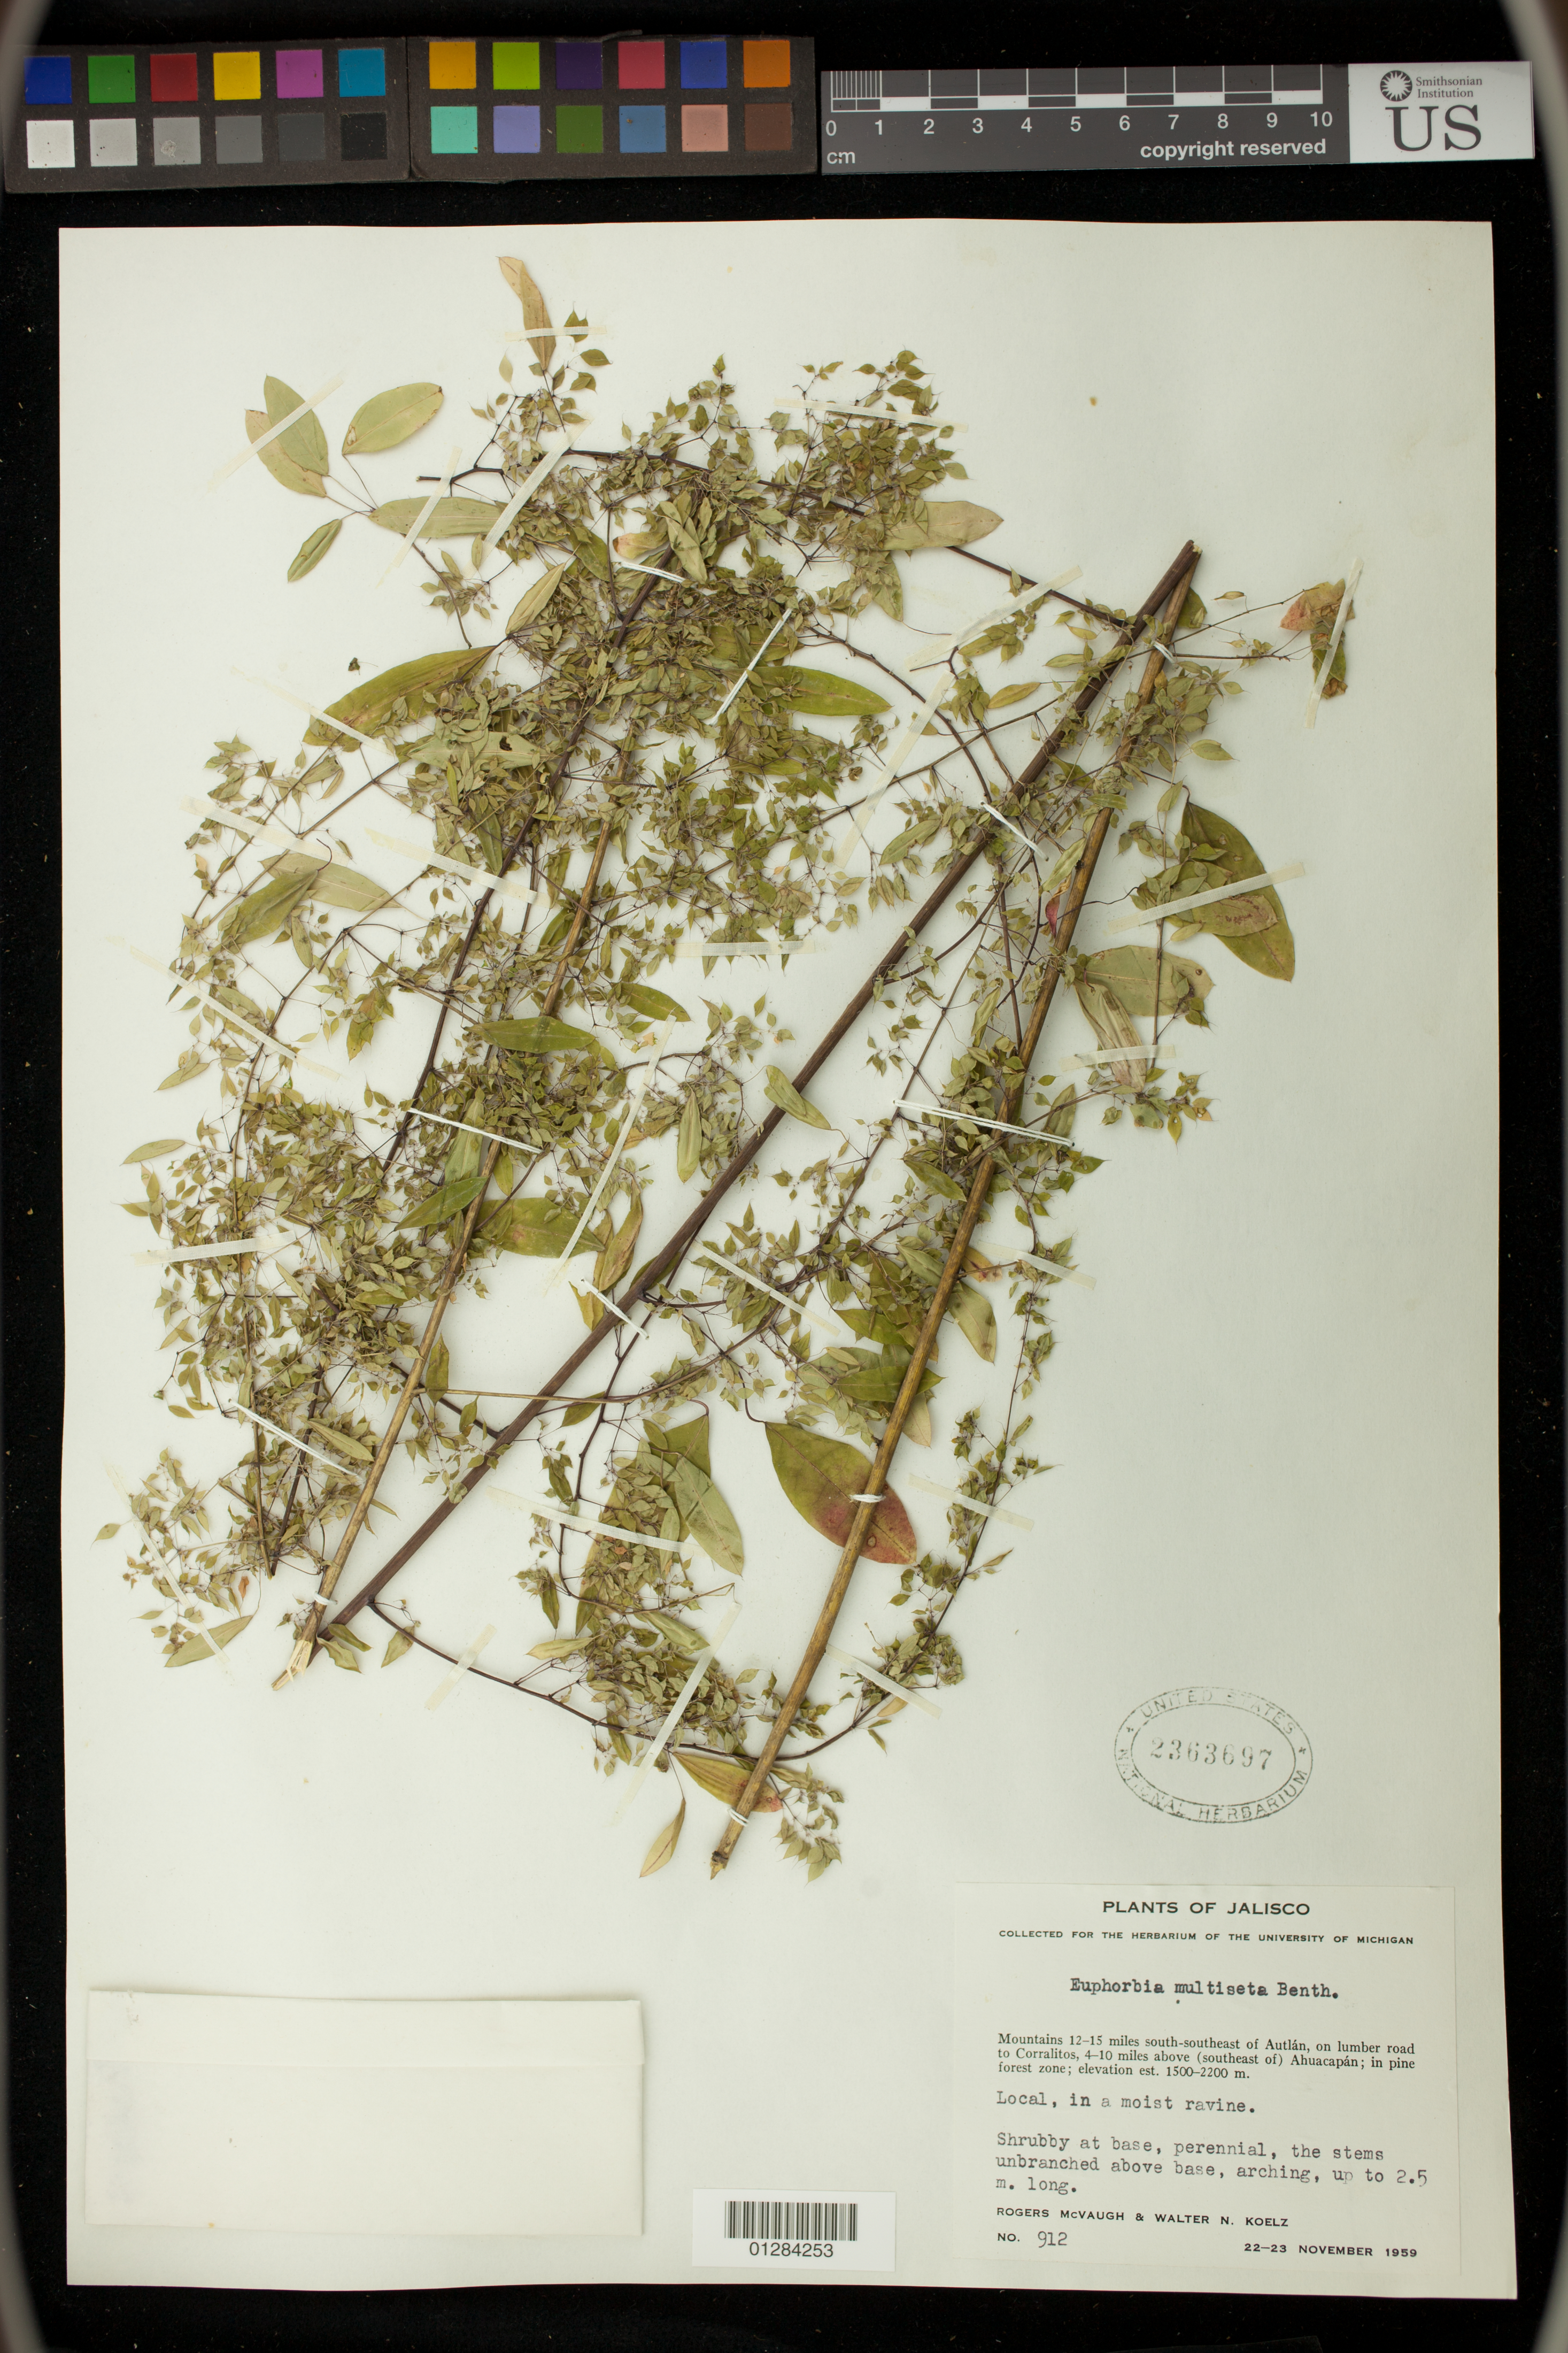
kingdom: Plantae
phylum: Tracheophyta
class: Magnoliopsida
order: Malpighiales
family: Euphorbiaceae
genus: Euphorbia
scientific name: Euphorbia multiseta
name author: Benth.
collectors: R. McVaugh & W. N. Koelz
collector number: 912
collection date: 1959-11-22/1959-11-23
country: Mexico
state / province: Jalisco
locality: Mountains 12-15 miles south-southeast of Autlan, on lumber road to Corralitos, 4-10 miles above (southeast of) Athuacapan.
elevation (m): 1500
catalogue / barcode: US 2363697